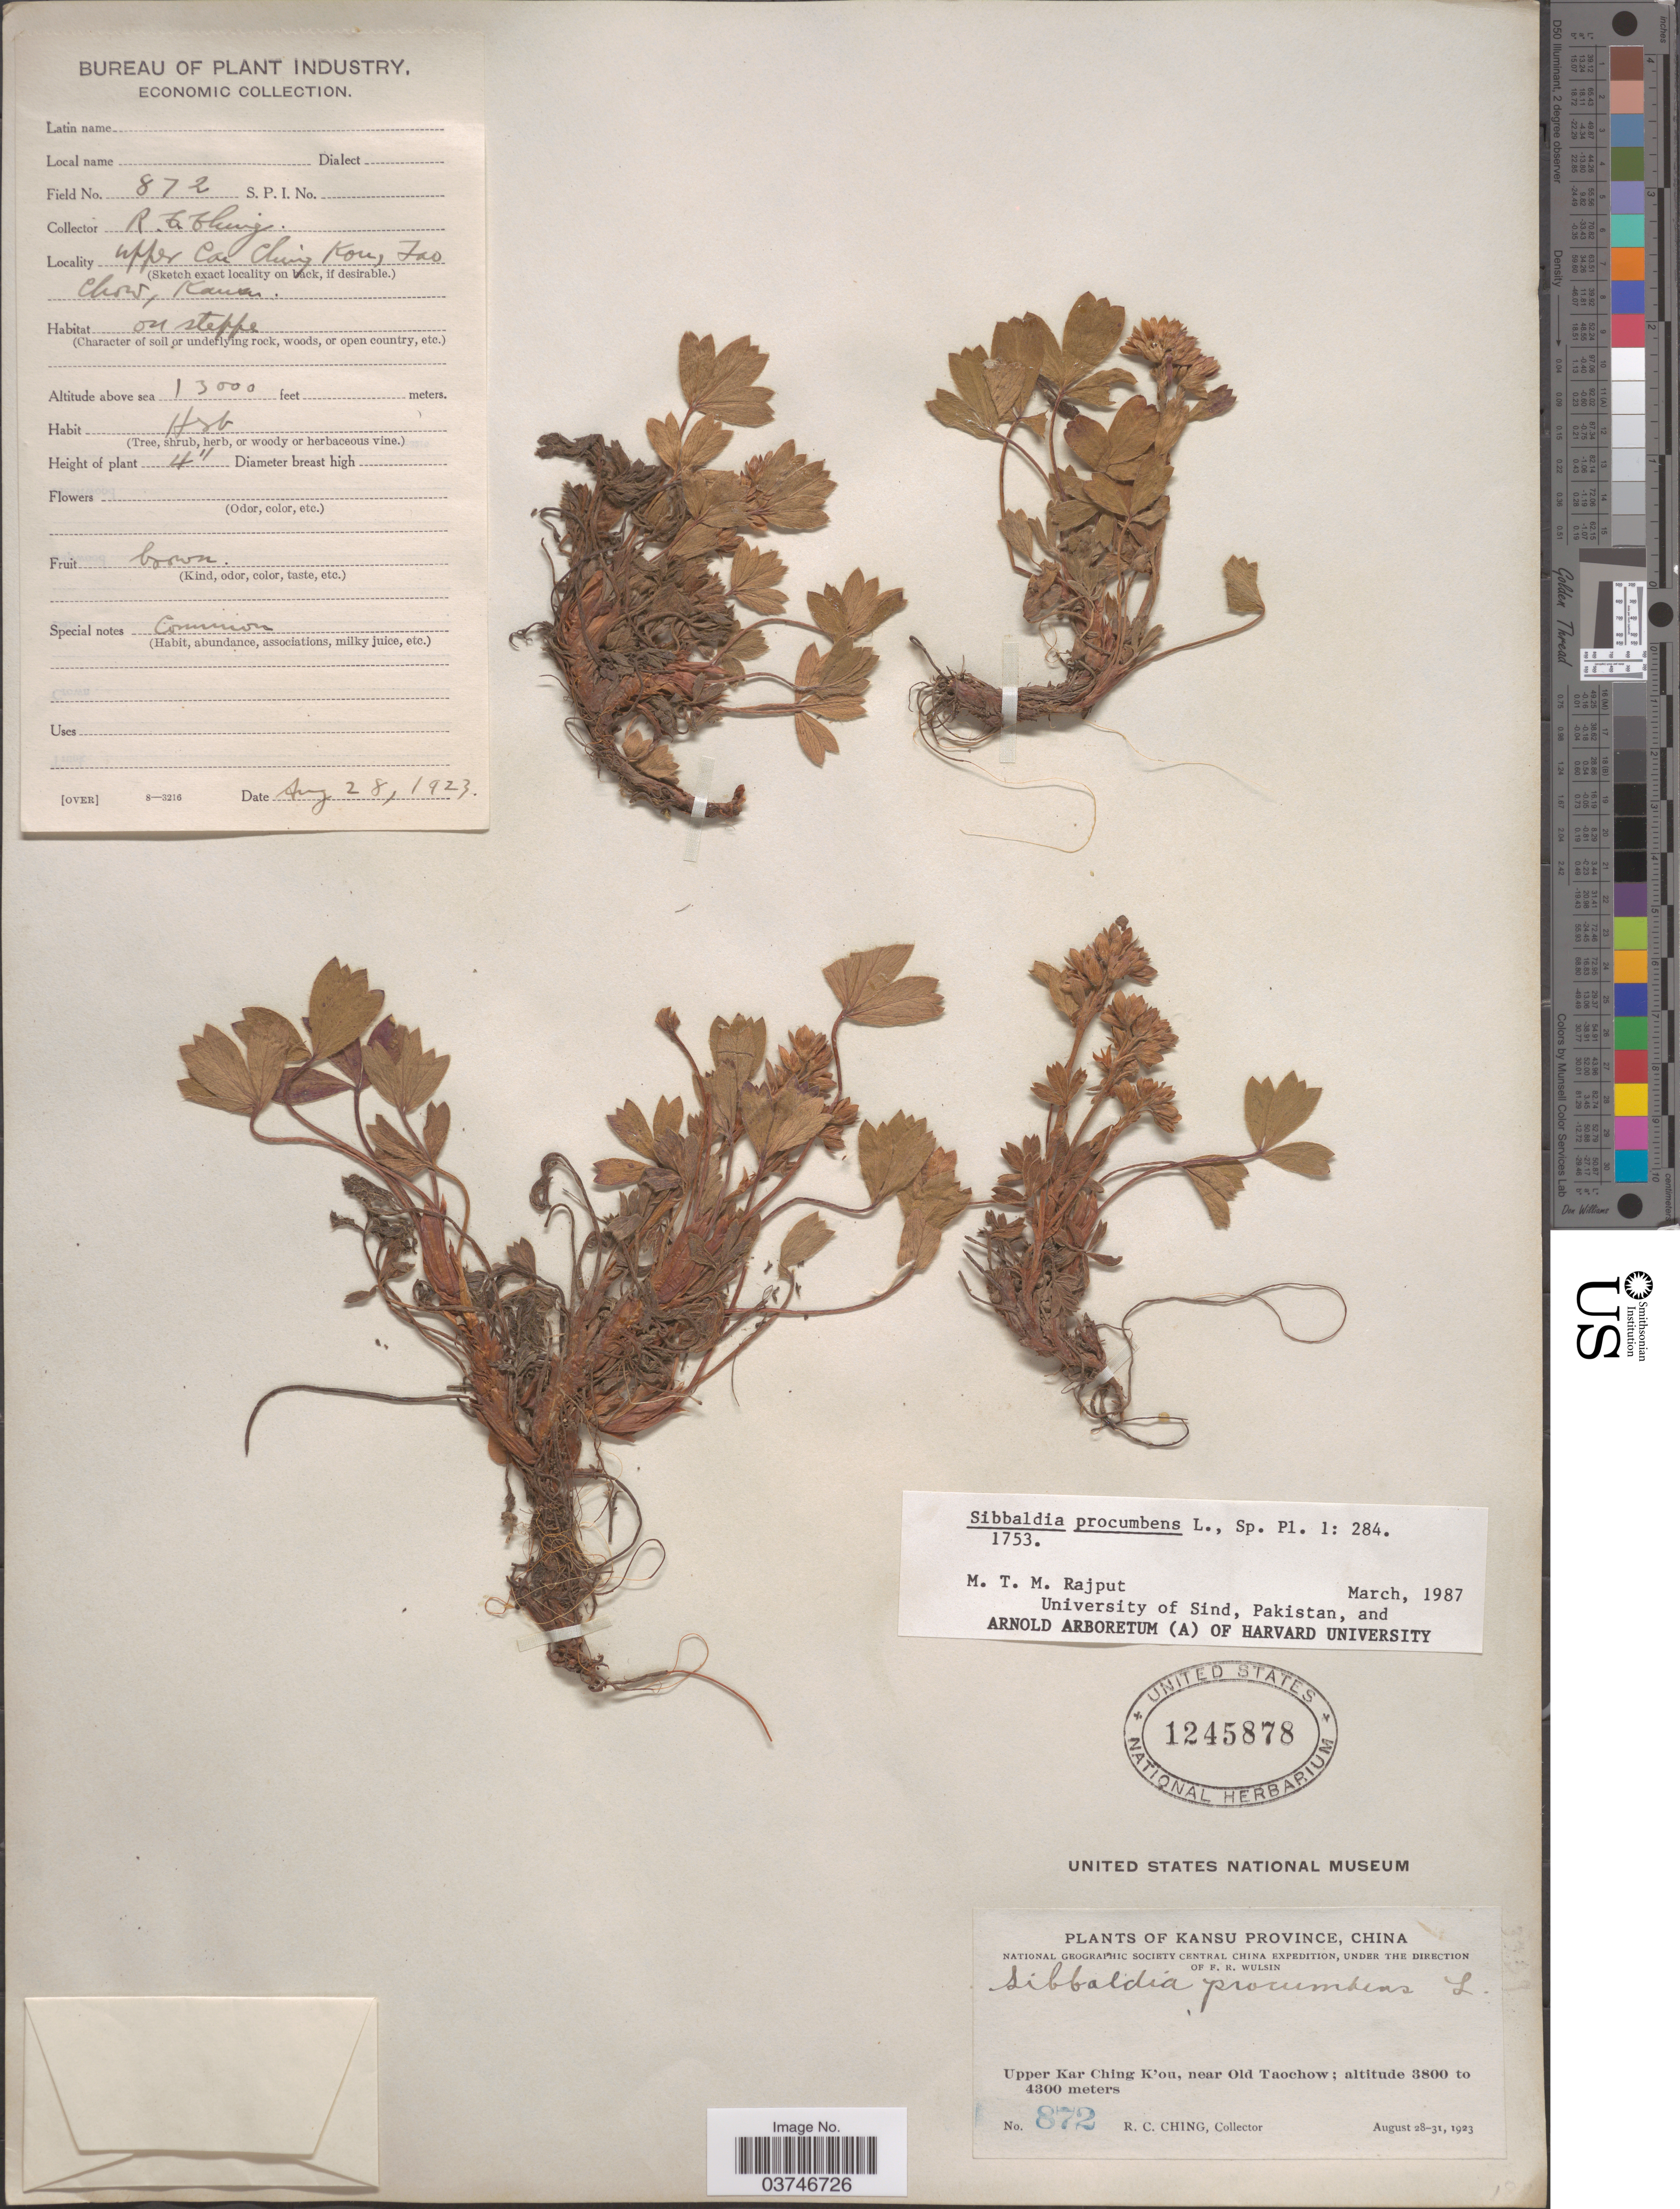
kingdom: Plantae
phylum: Tracheophyta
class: Magnoliopsida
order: Rosales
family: Rosaceae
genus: Sibbaldia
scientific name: Sibbaldia procumbens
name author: L.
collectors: R. C. Ching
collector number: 872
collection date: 1923-08-28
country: China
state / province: Gansu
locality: Kansu Province. Upper Kar Ching K'ou, near Old Taochow.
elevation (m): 3962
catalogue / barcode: US 1245878